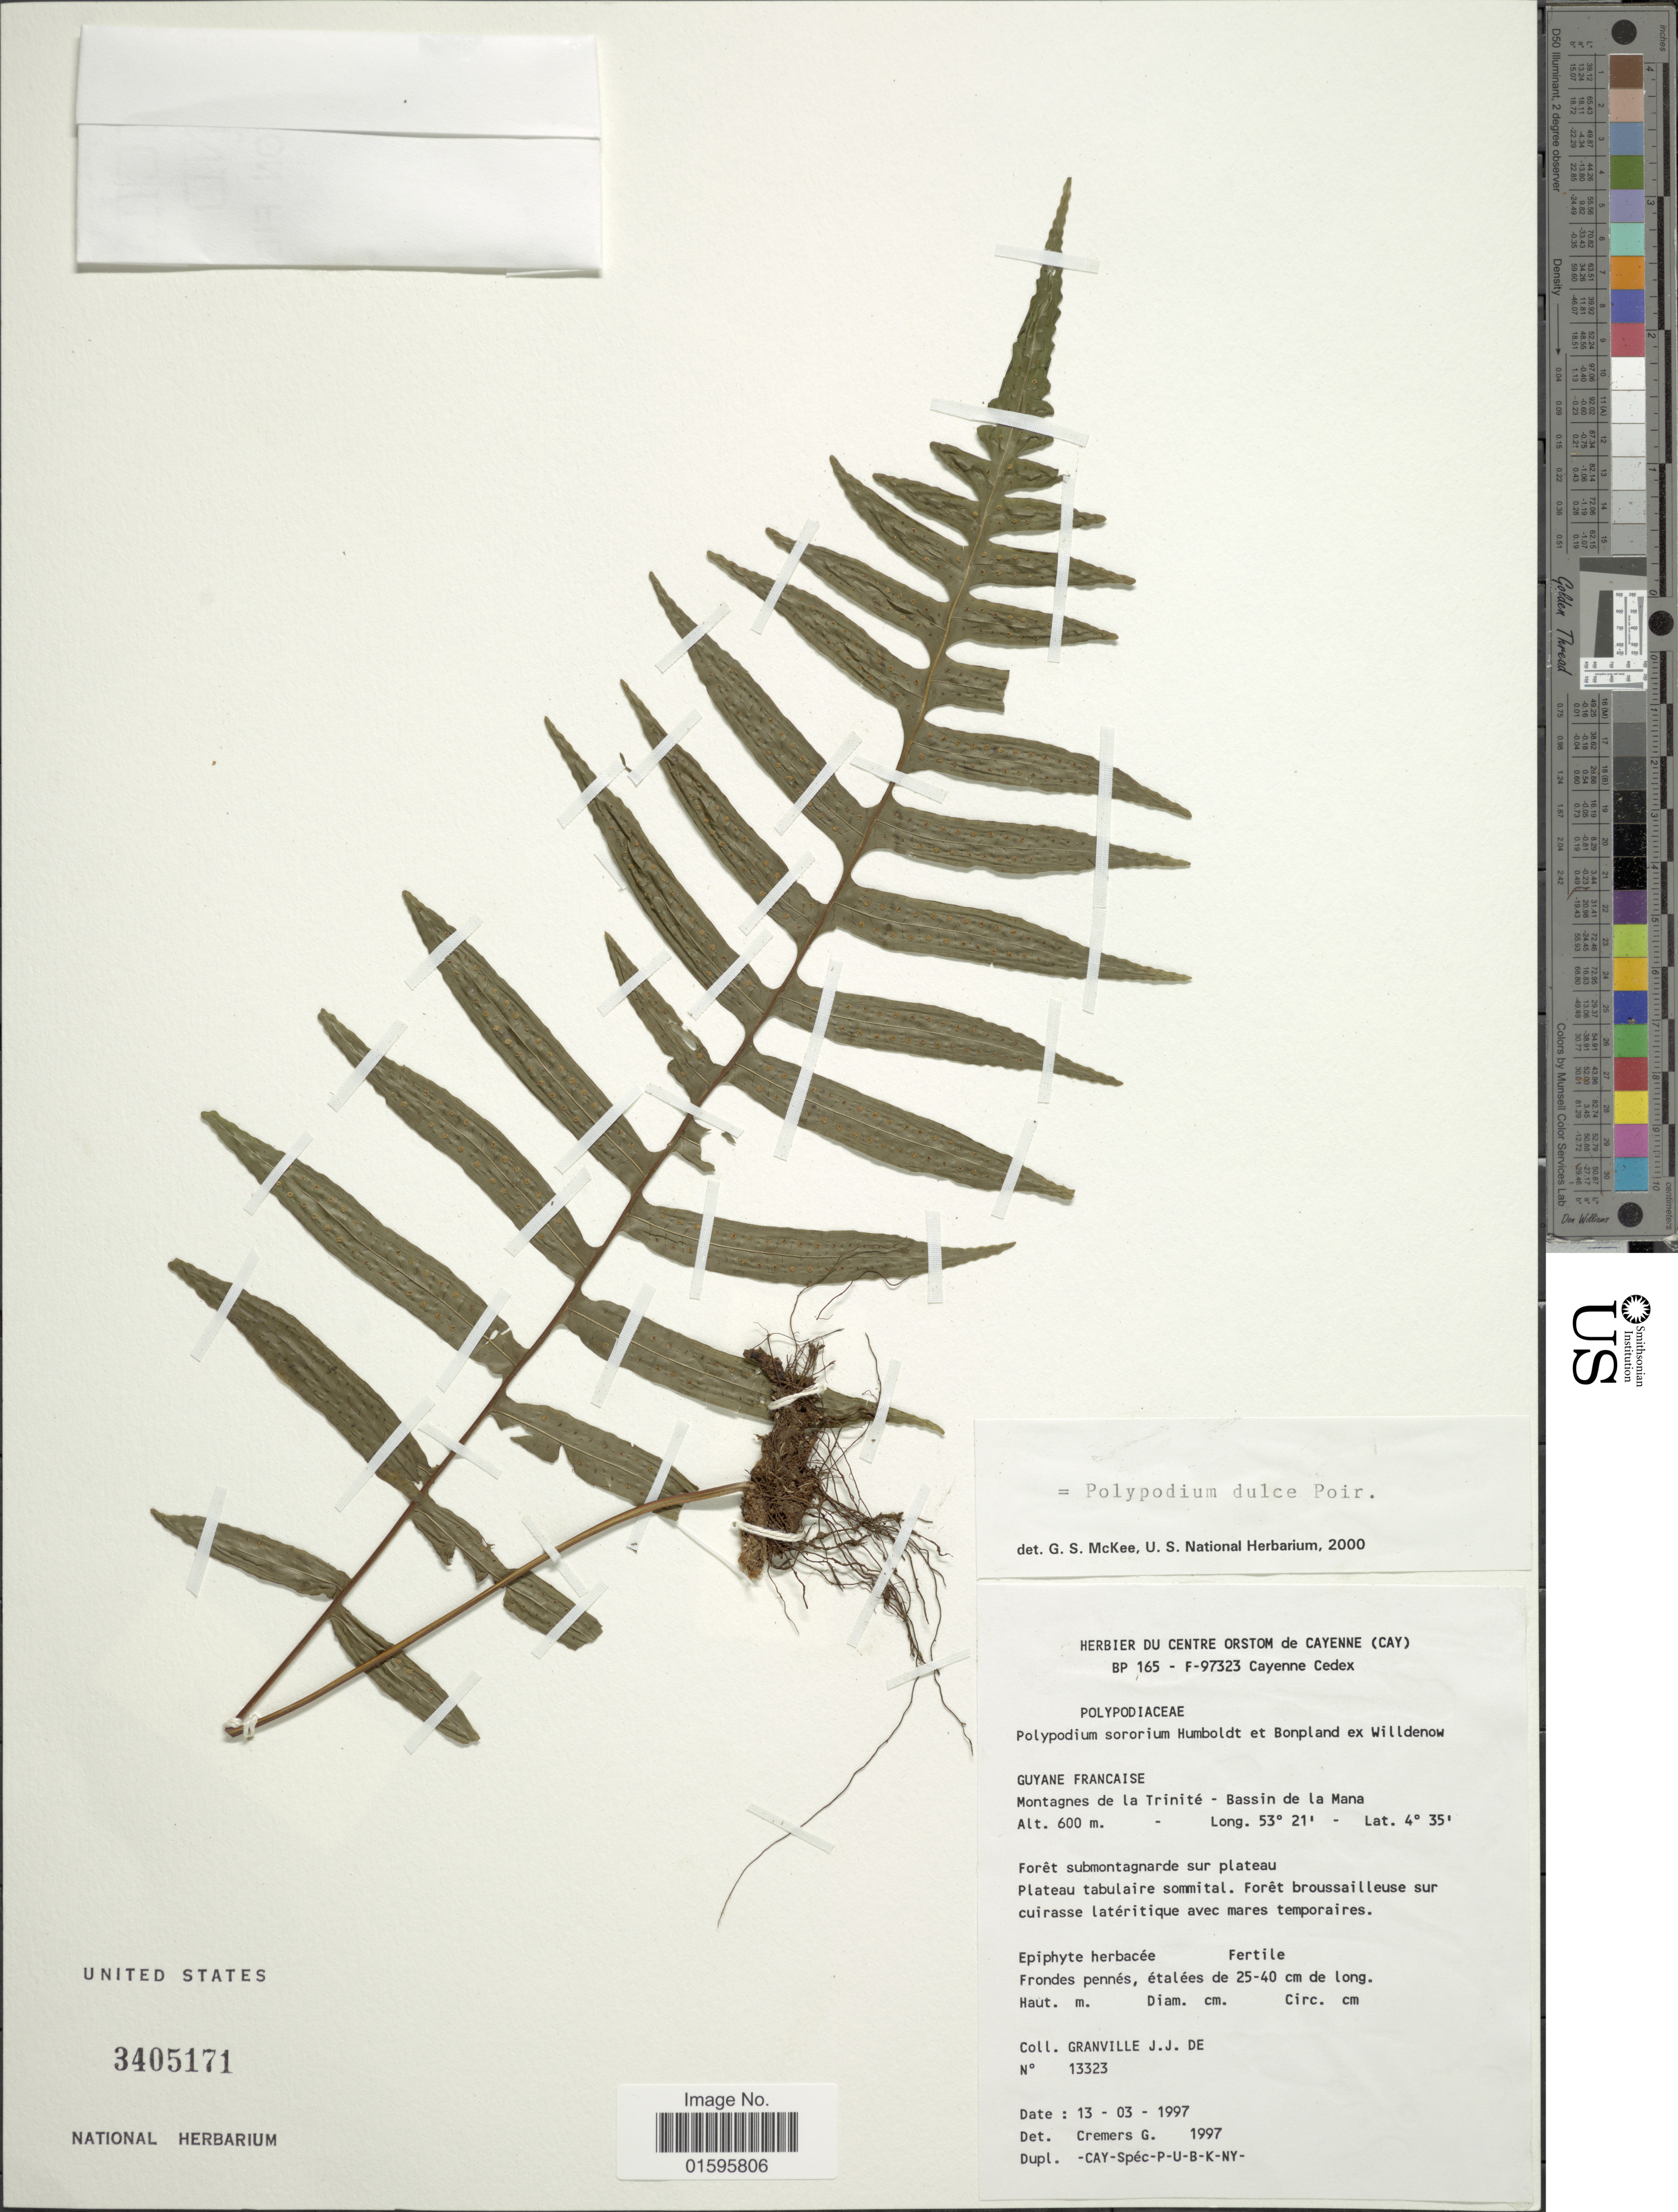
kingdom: Plantae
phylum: Tracheophyta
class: Polypodiopsida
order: Polypodiales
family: Polypodiaceae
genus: Polypodium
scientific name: Polypodium dulce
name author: Poir.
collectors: J.-J. de Granville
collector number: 13323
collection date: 1997-03-13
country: French Guiana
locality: Guyane Francaise, Montagnes de la Trinite, bassin de la Mana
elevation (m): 600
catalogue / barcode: US 3405171